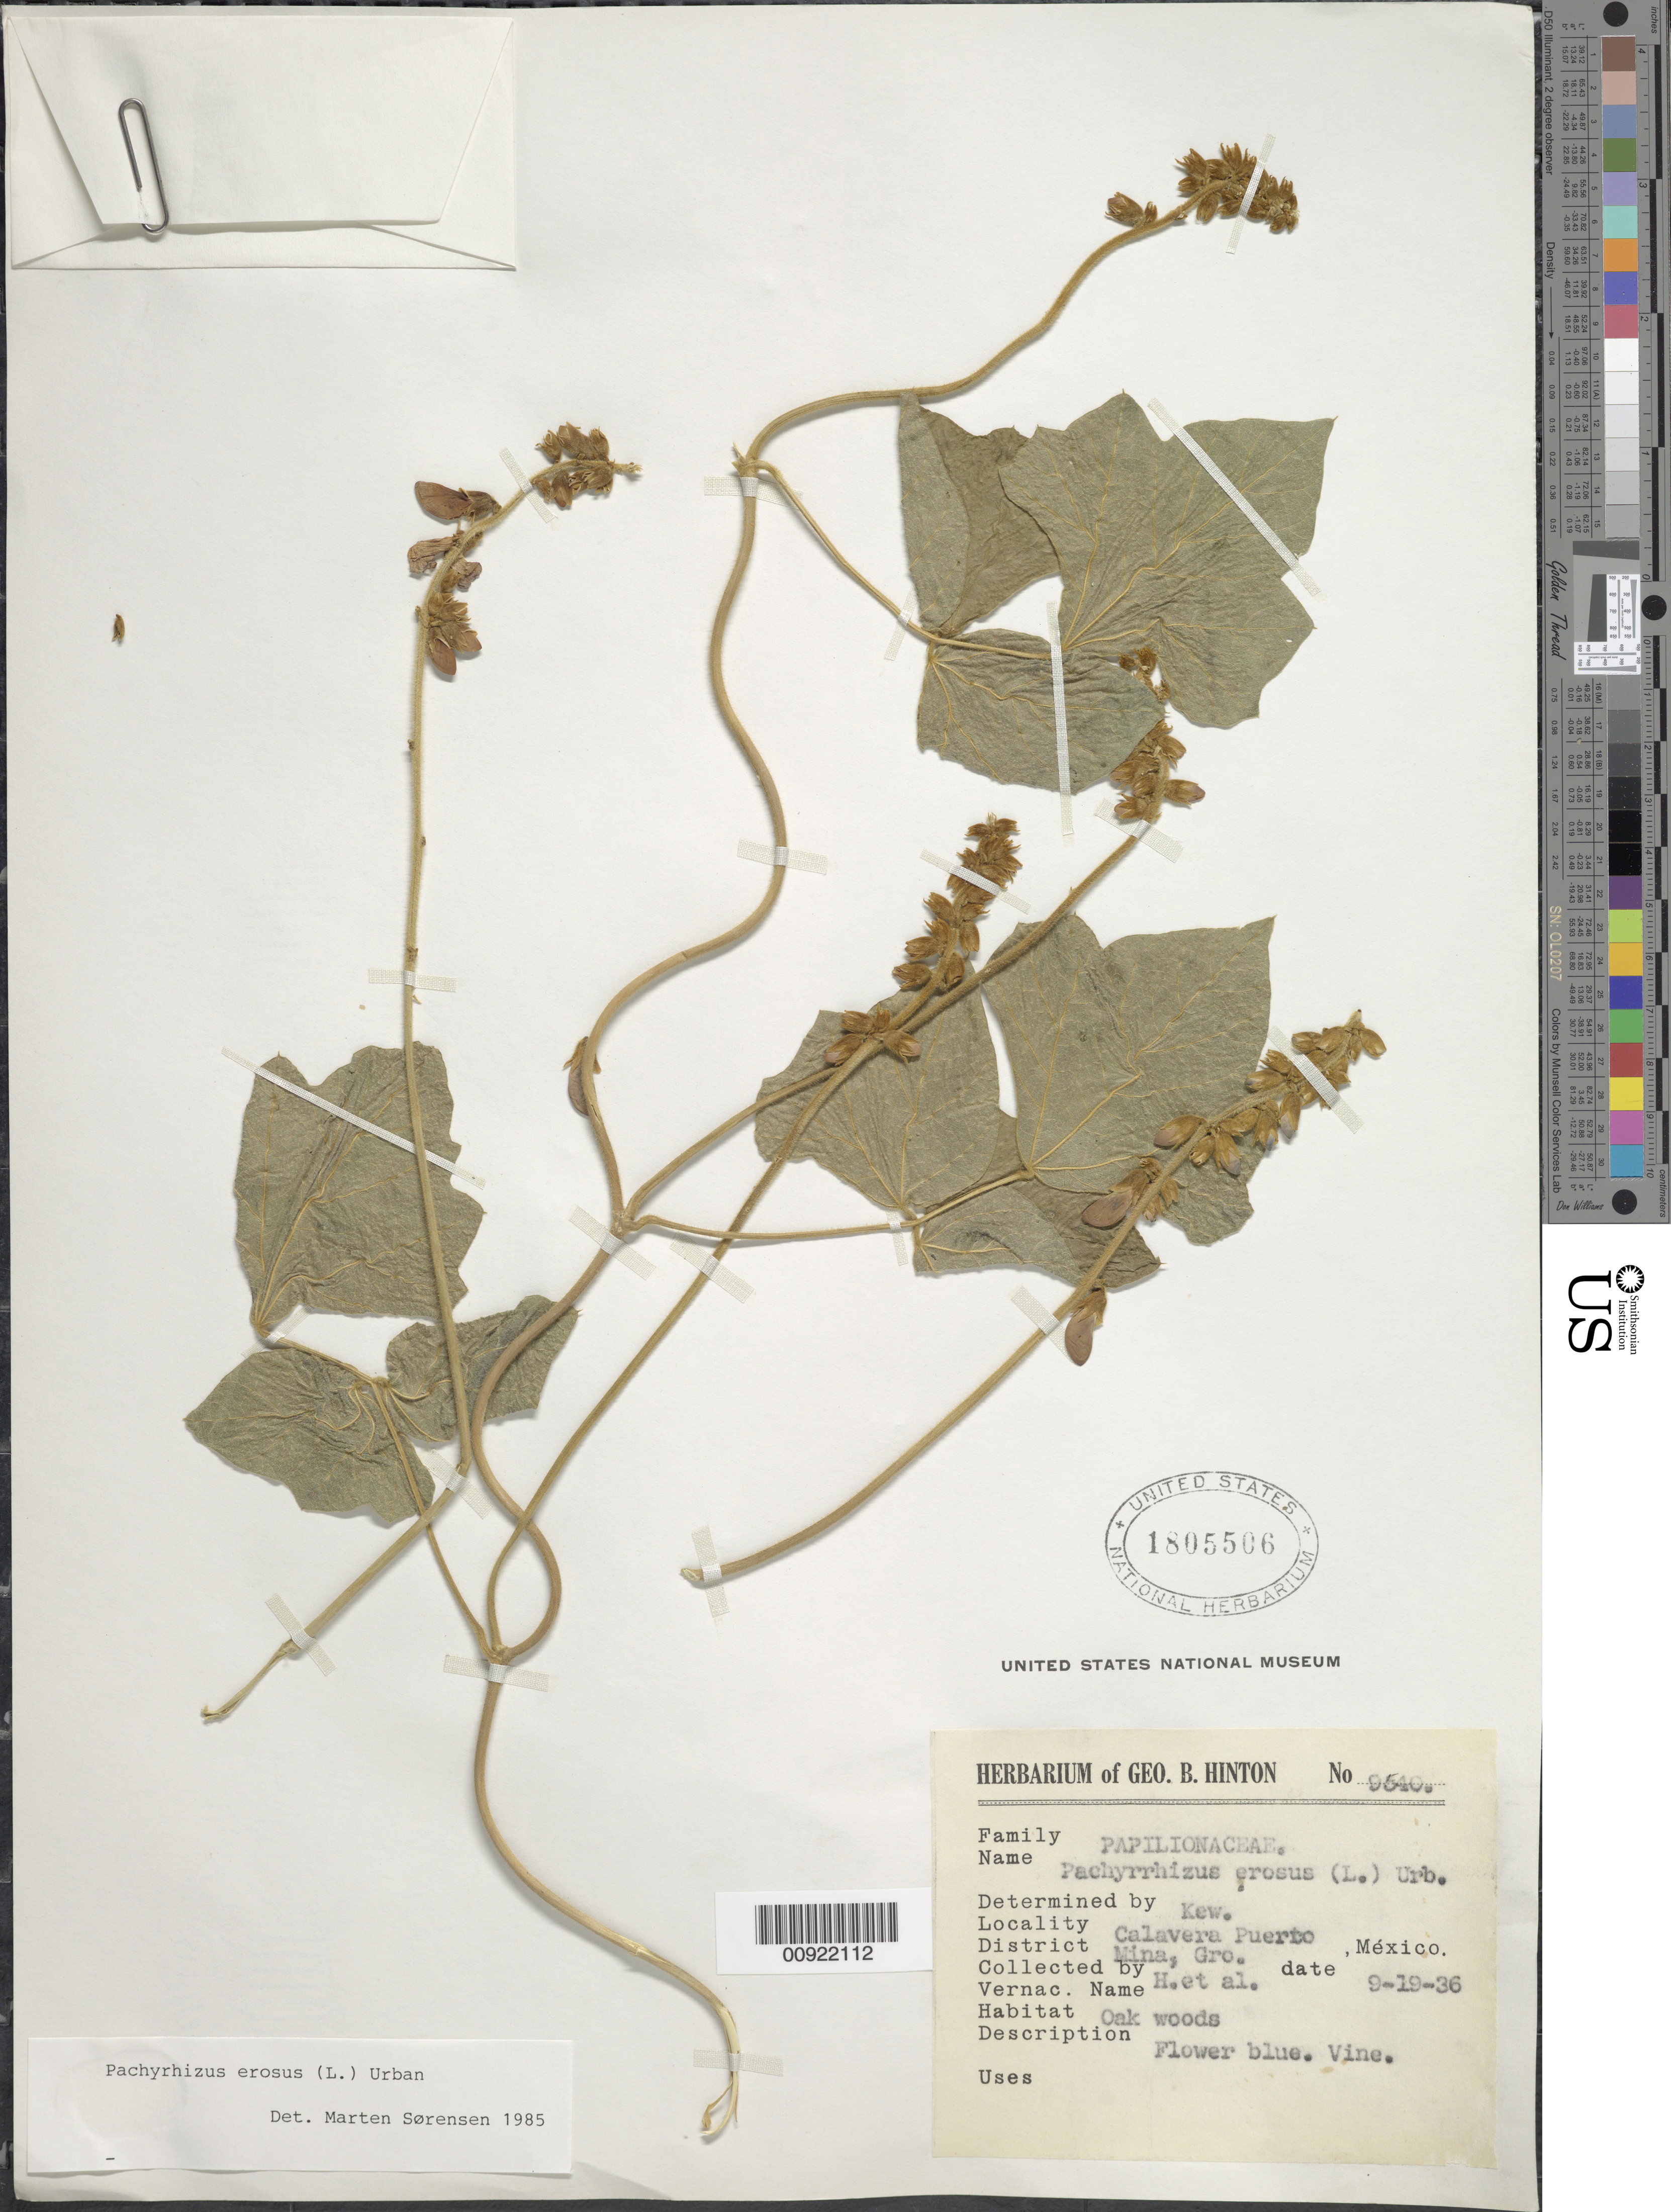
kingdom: Plantae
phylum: Tracheophyta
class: Magnoliopsida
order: Fabales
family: Fabaceae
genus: Pachyrhizus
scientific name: Pachyrhizus erosus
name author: (L.) Urb.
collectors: G. B. Hinton & et al.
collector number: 9540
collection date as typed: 19 Sep 1936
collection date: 1936-09-19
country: Mexico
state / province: Guerrero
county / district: Mina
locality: Calaveras Puerto, District Mina, Guerrero.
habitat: Oak woods.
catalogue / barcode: US 1805506